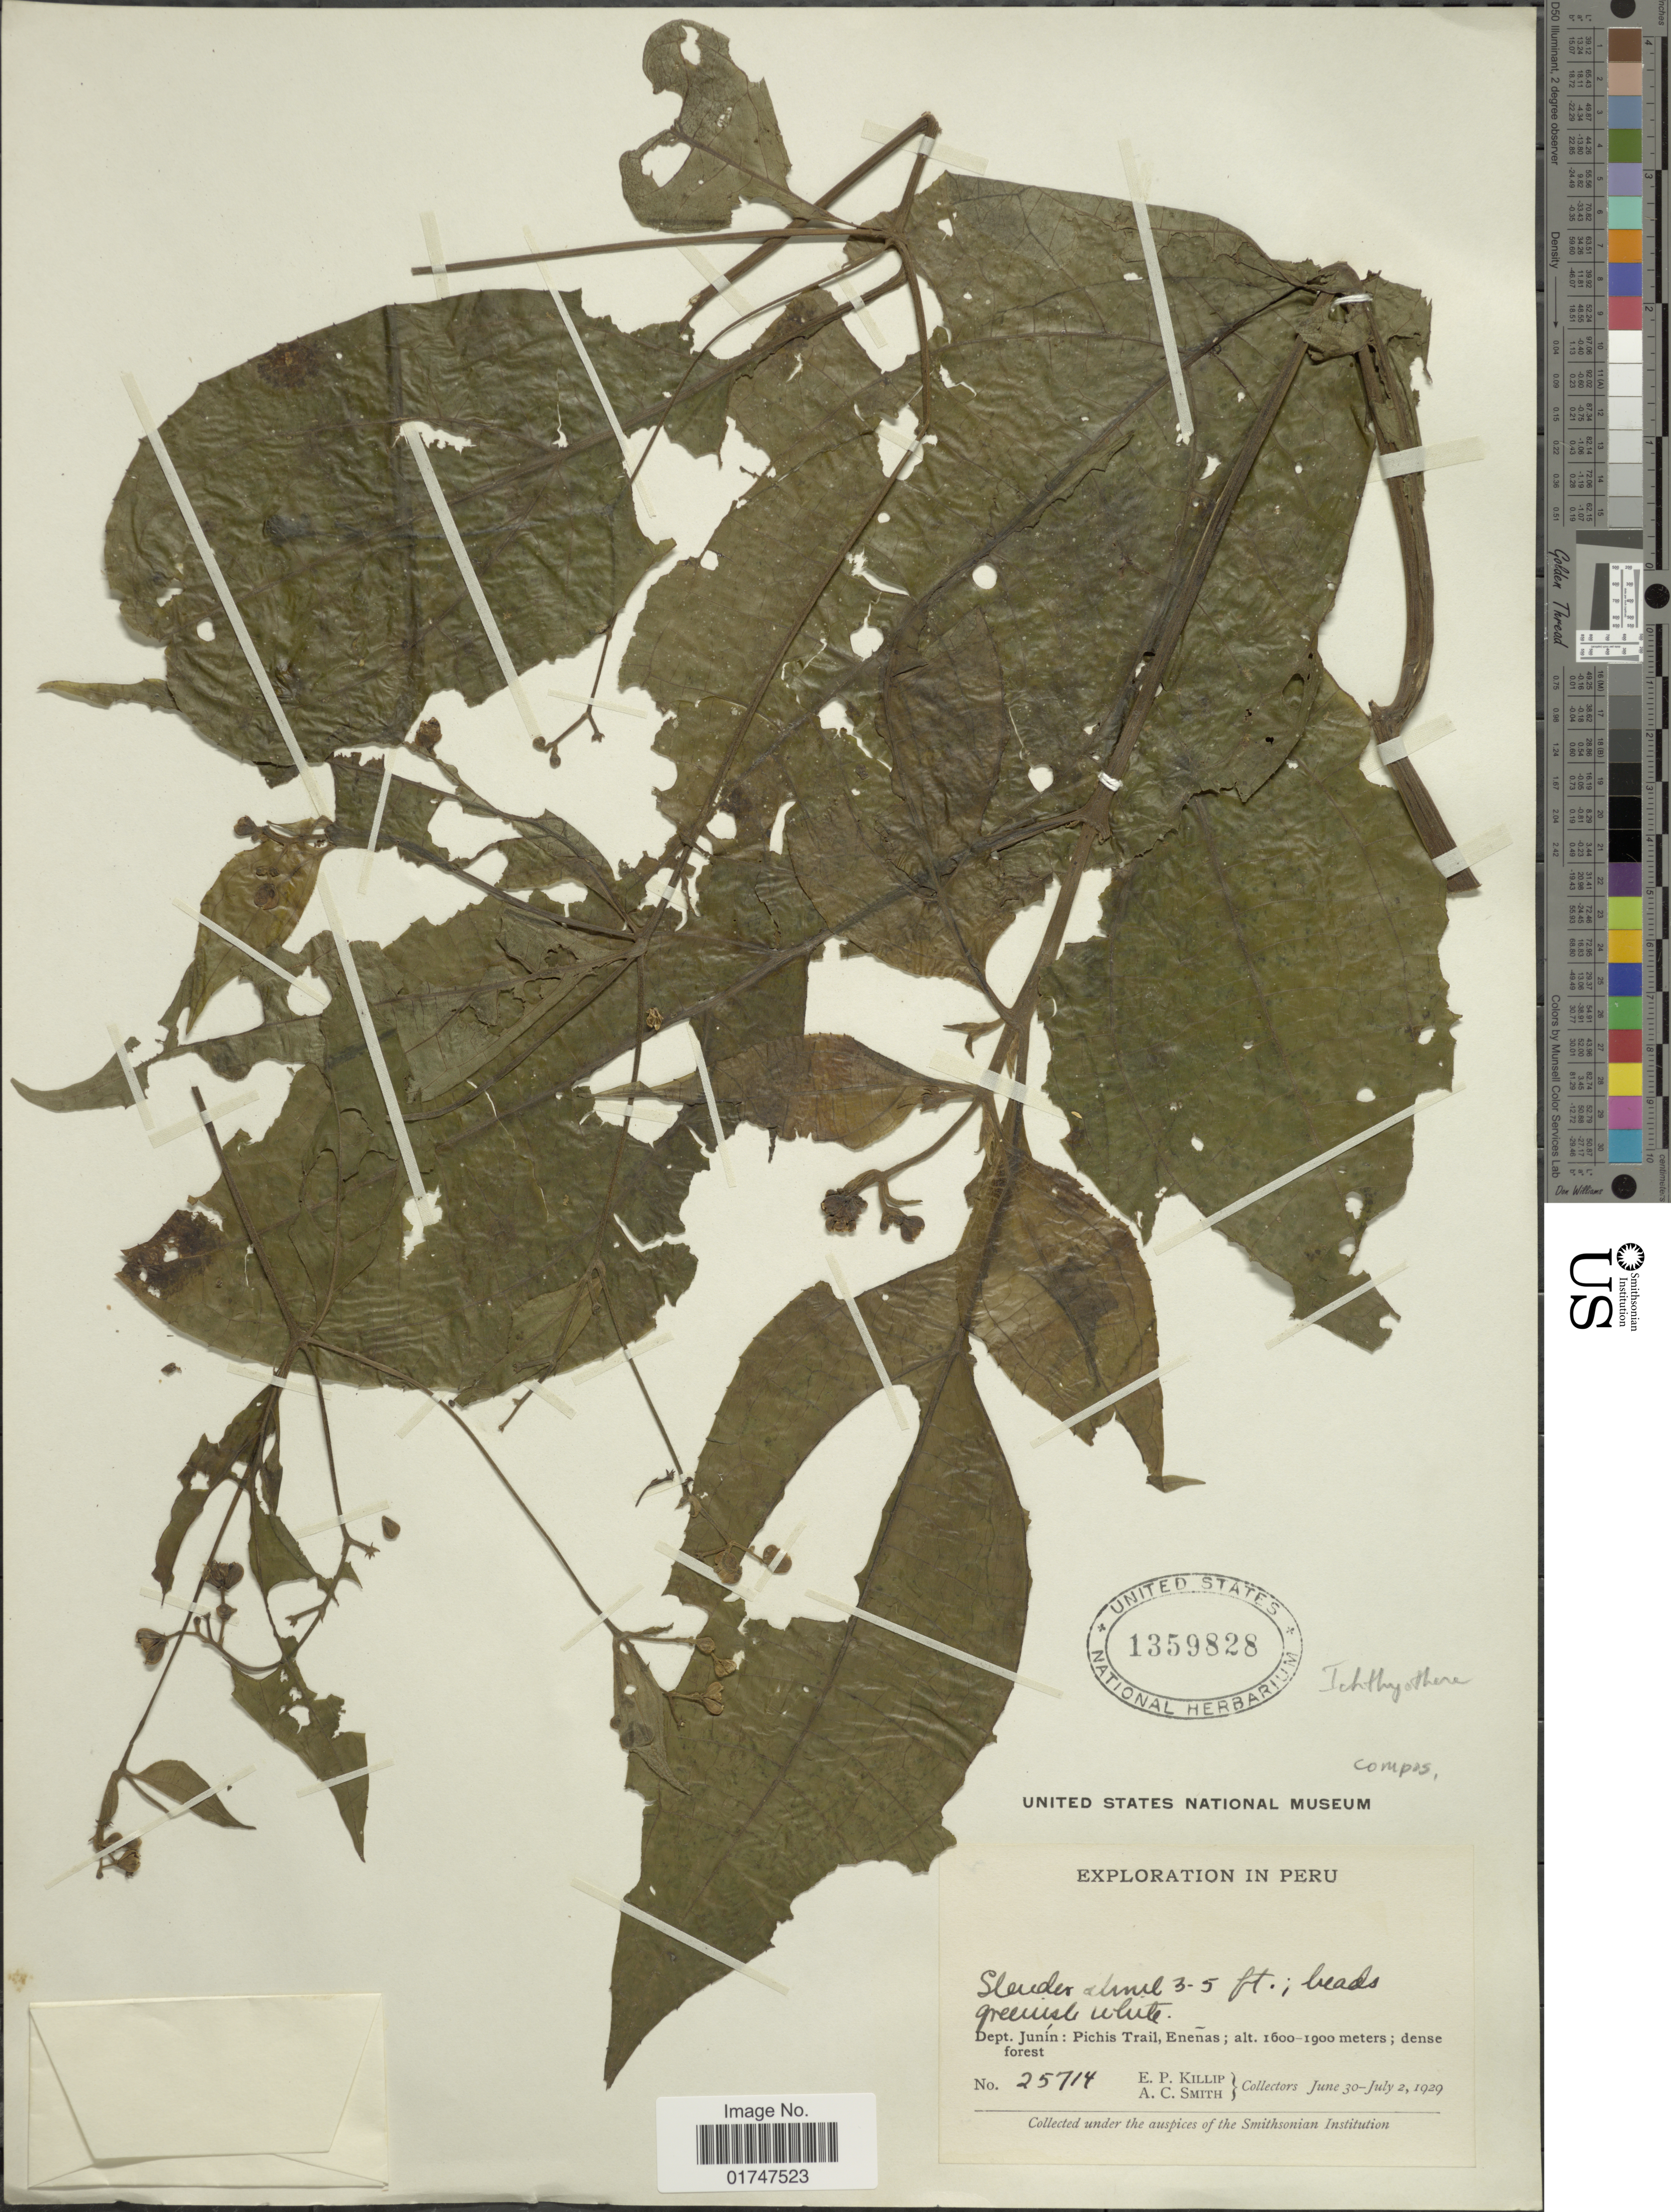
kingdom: Plantae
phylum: Tracheophyta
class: Magnoliopsida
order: Asterales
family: Asteraceae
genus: Ichthyothere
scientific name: Ichthyothere sp.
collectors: E. P. Killip & A. C. Smith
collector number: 25714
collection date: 1929-06-30/1929-07-02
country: Peru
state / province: Junín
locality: Dept. Junín: Pichis Trail, Eneñas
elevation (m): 1600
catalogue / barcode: US 1359828